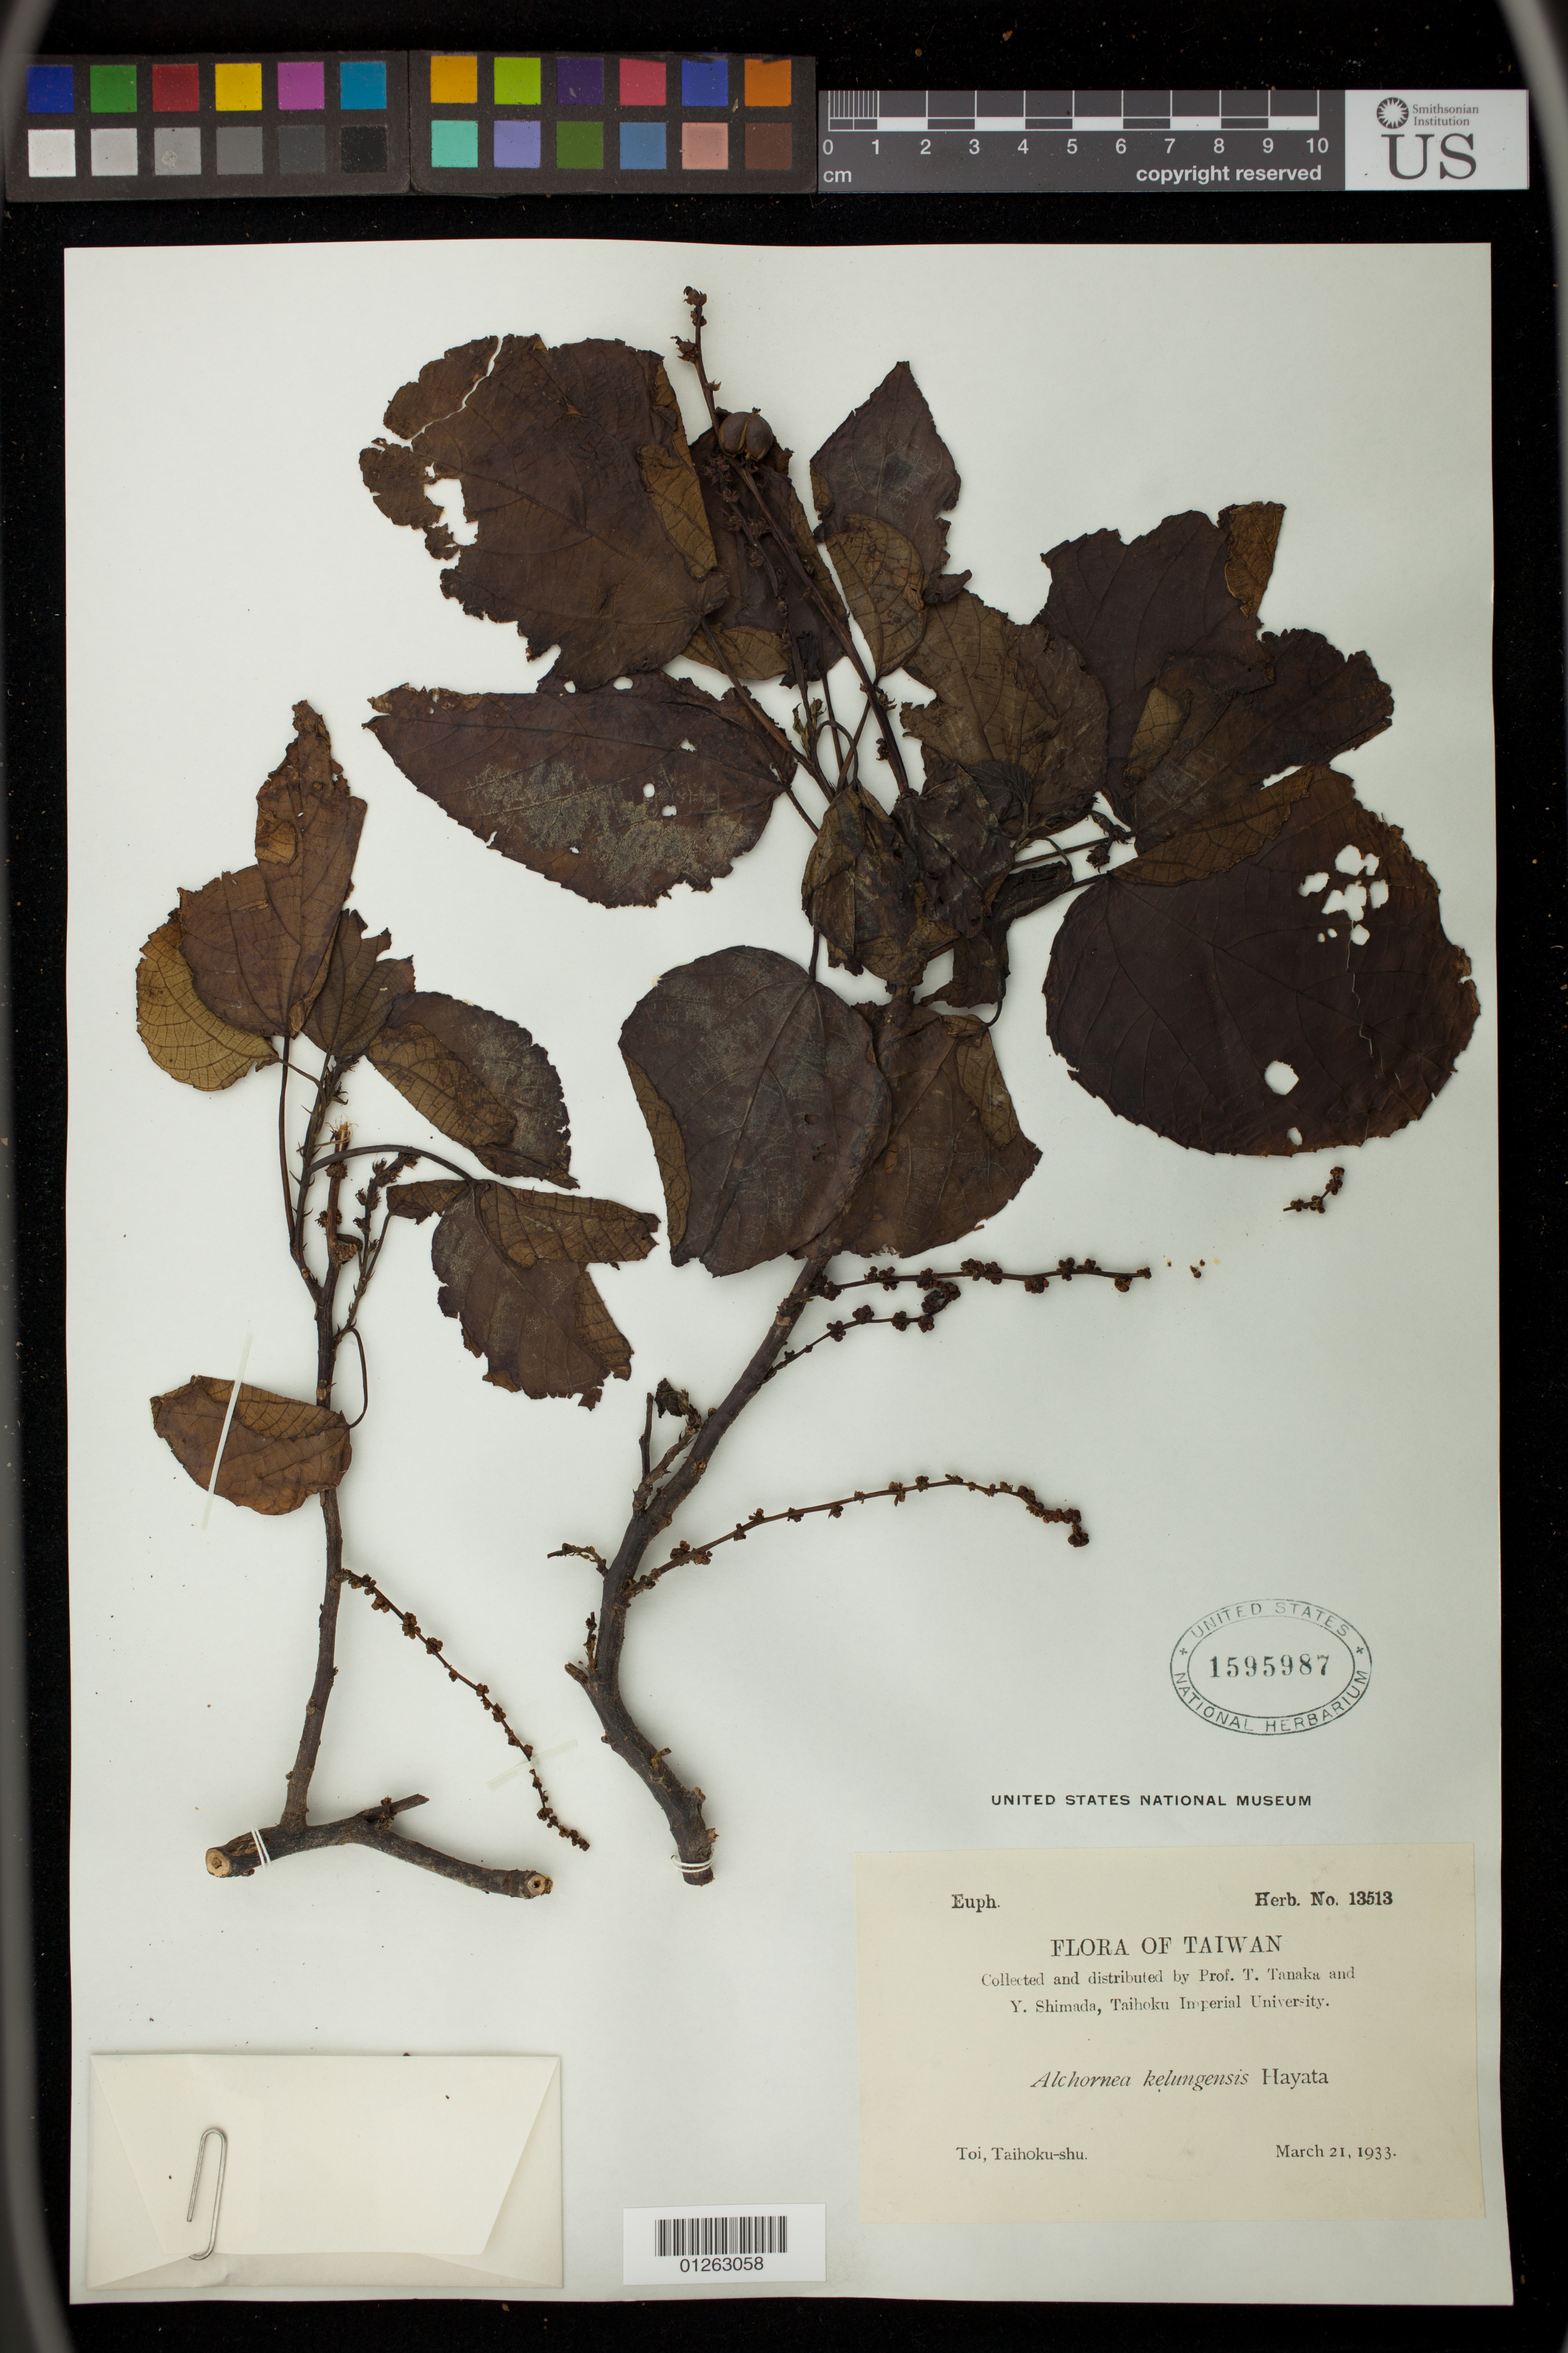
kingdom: Plantae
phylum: Tracheophyta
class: Magnoliopsida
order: Malpighiales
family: Euphorbiaceae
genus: Alchornea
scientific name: Alchornea sp.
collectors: T. Tanaka & Y. Shimada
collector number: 13513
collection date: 1933-03-21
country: Taiwan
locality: Toi, Taihoku-shu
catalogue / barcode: US 1595987